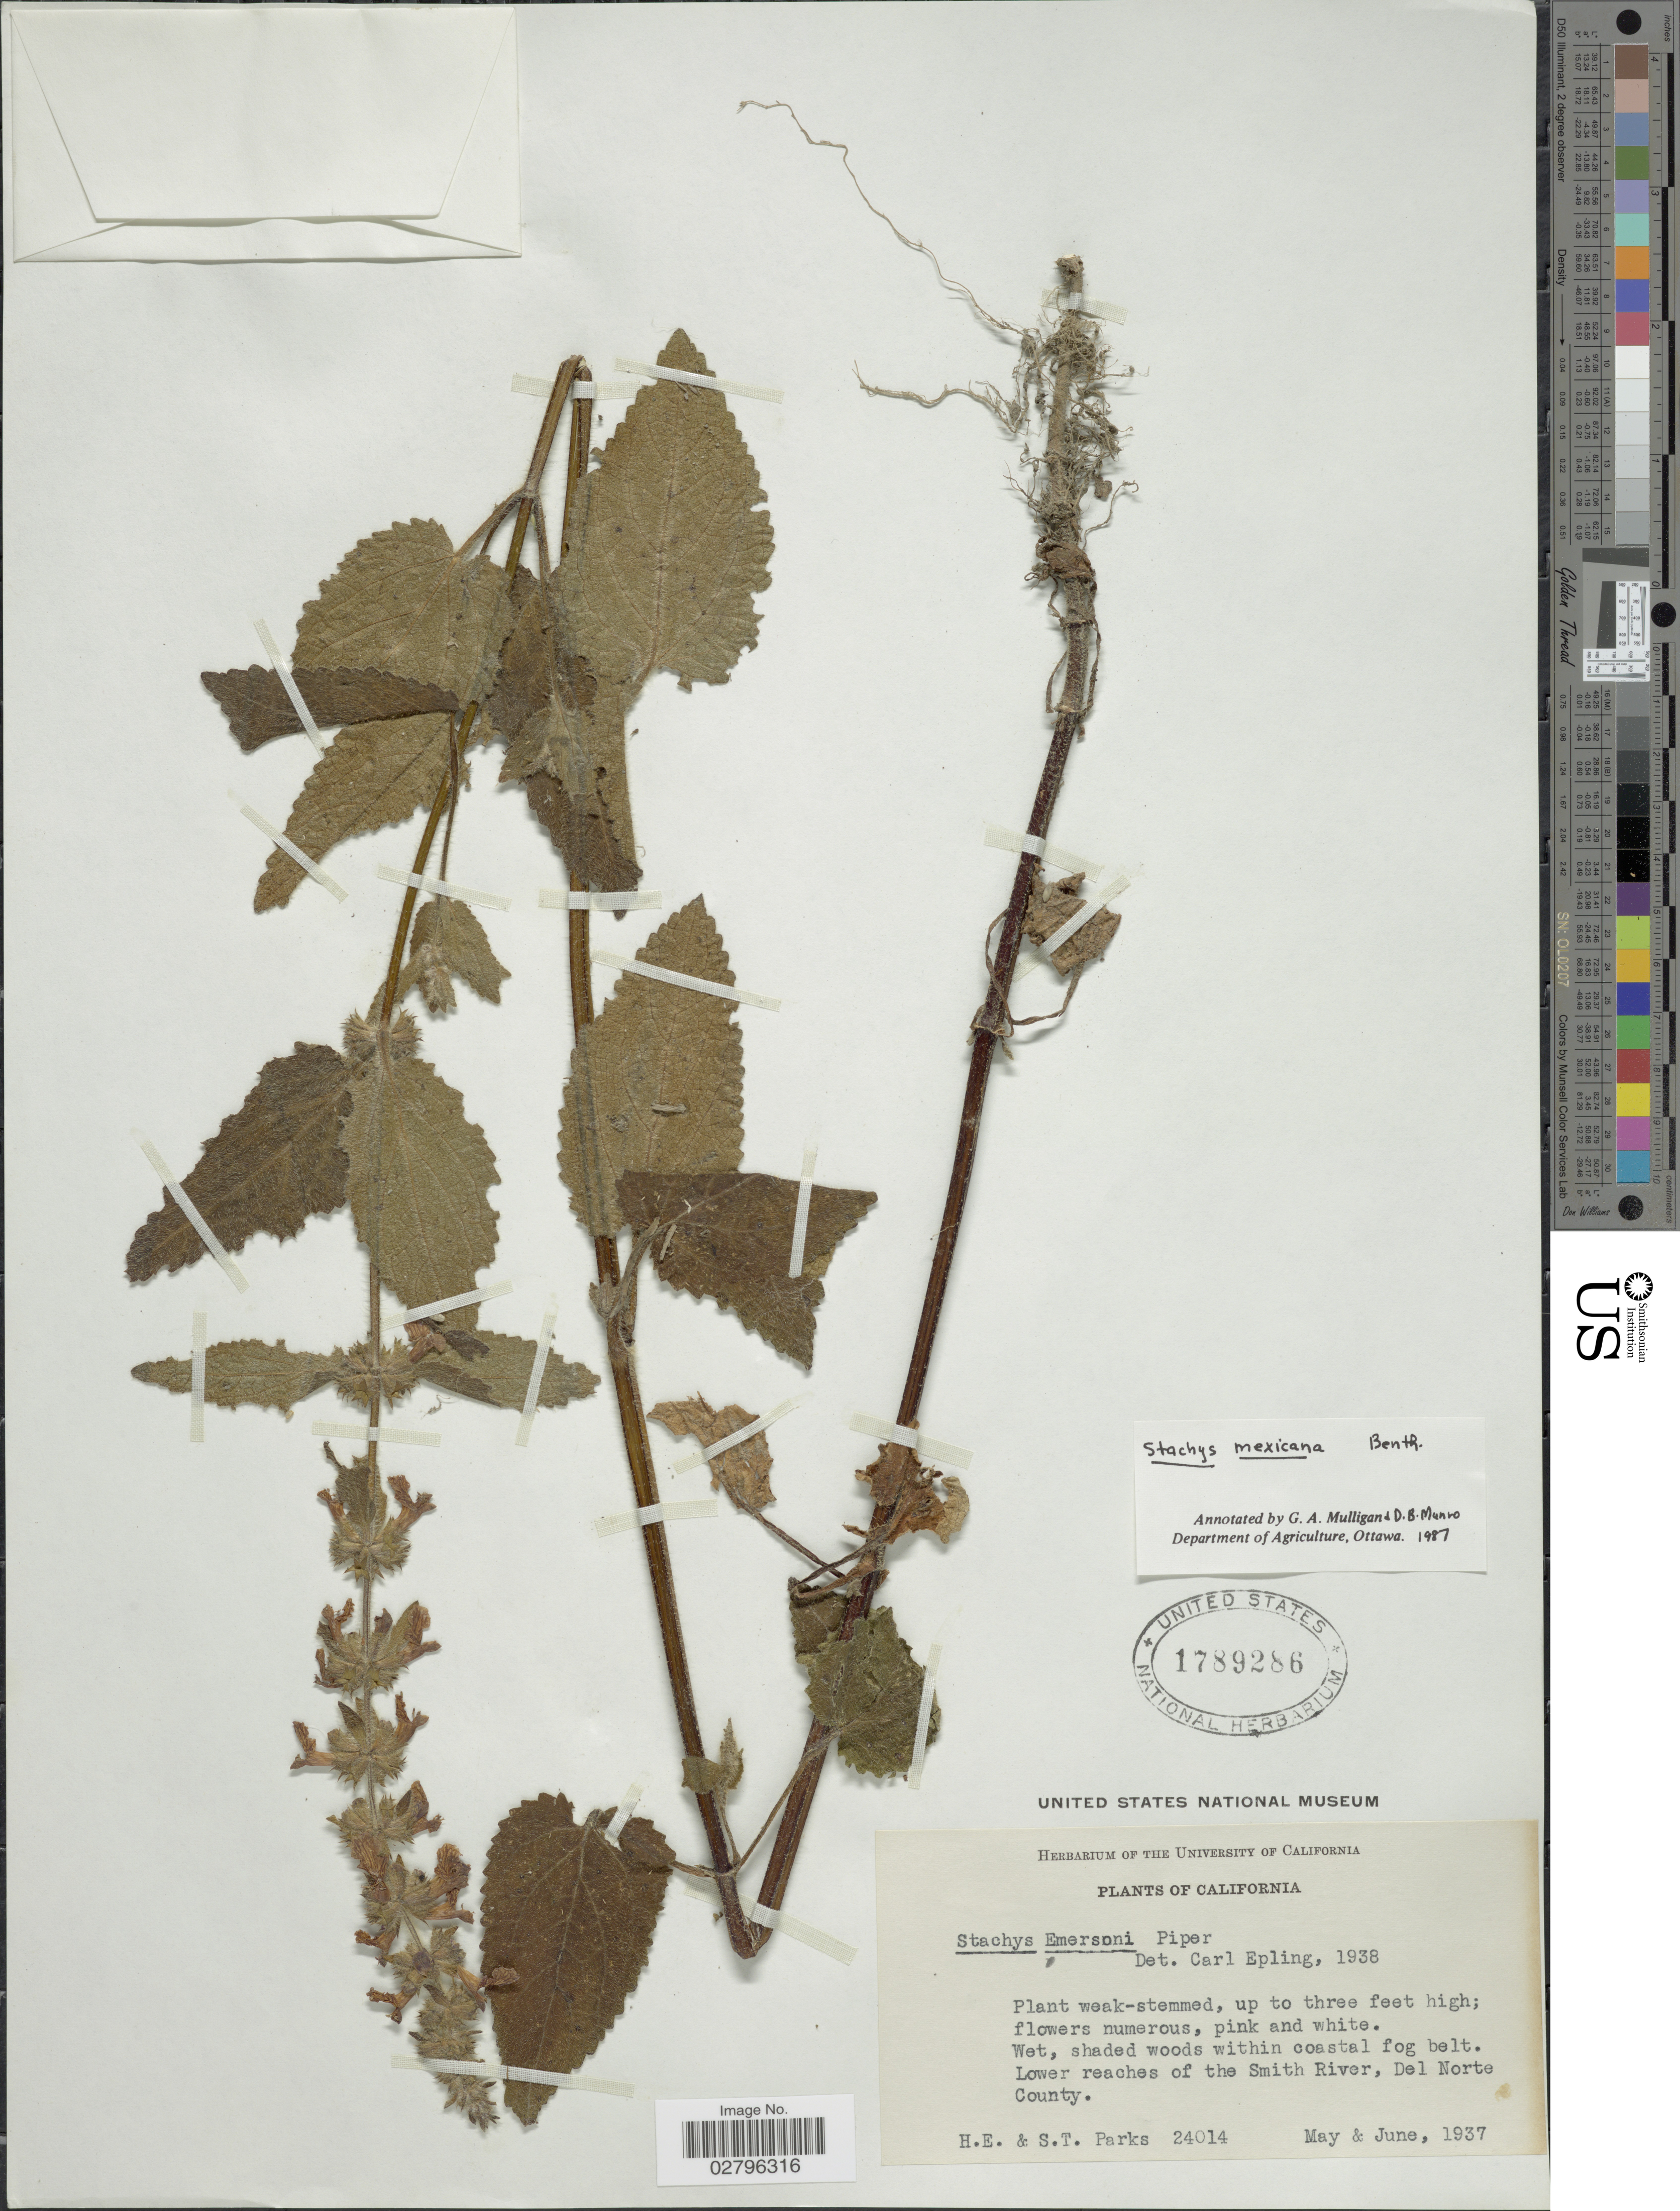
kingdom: Plantae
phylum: Tracheophyta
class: Magnoliopsida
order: Lamiales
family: Lamiaceae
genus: Stachys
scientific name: Stachys mexicana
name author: Benth.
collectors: H. E. Parks & S. Parks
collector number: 24014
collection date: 1937-05/1937-06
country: United States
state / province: California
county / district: Del Norte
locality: Lower reaches of the Smith River, Del Norte County.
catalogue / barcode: US 1789286